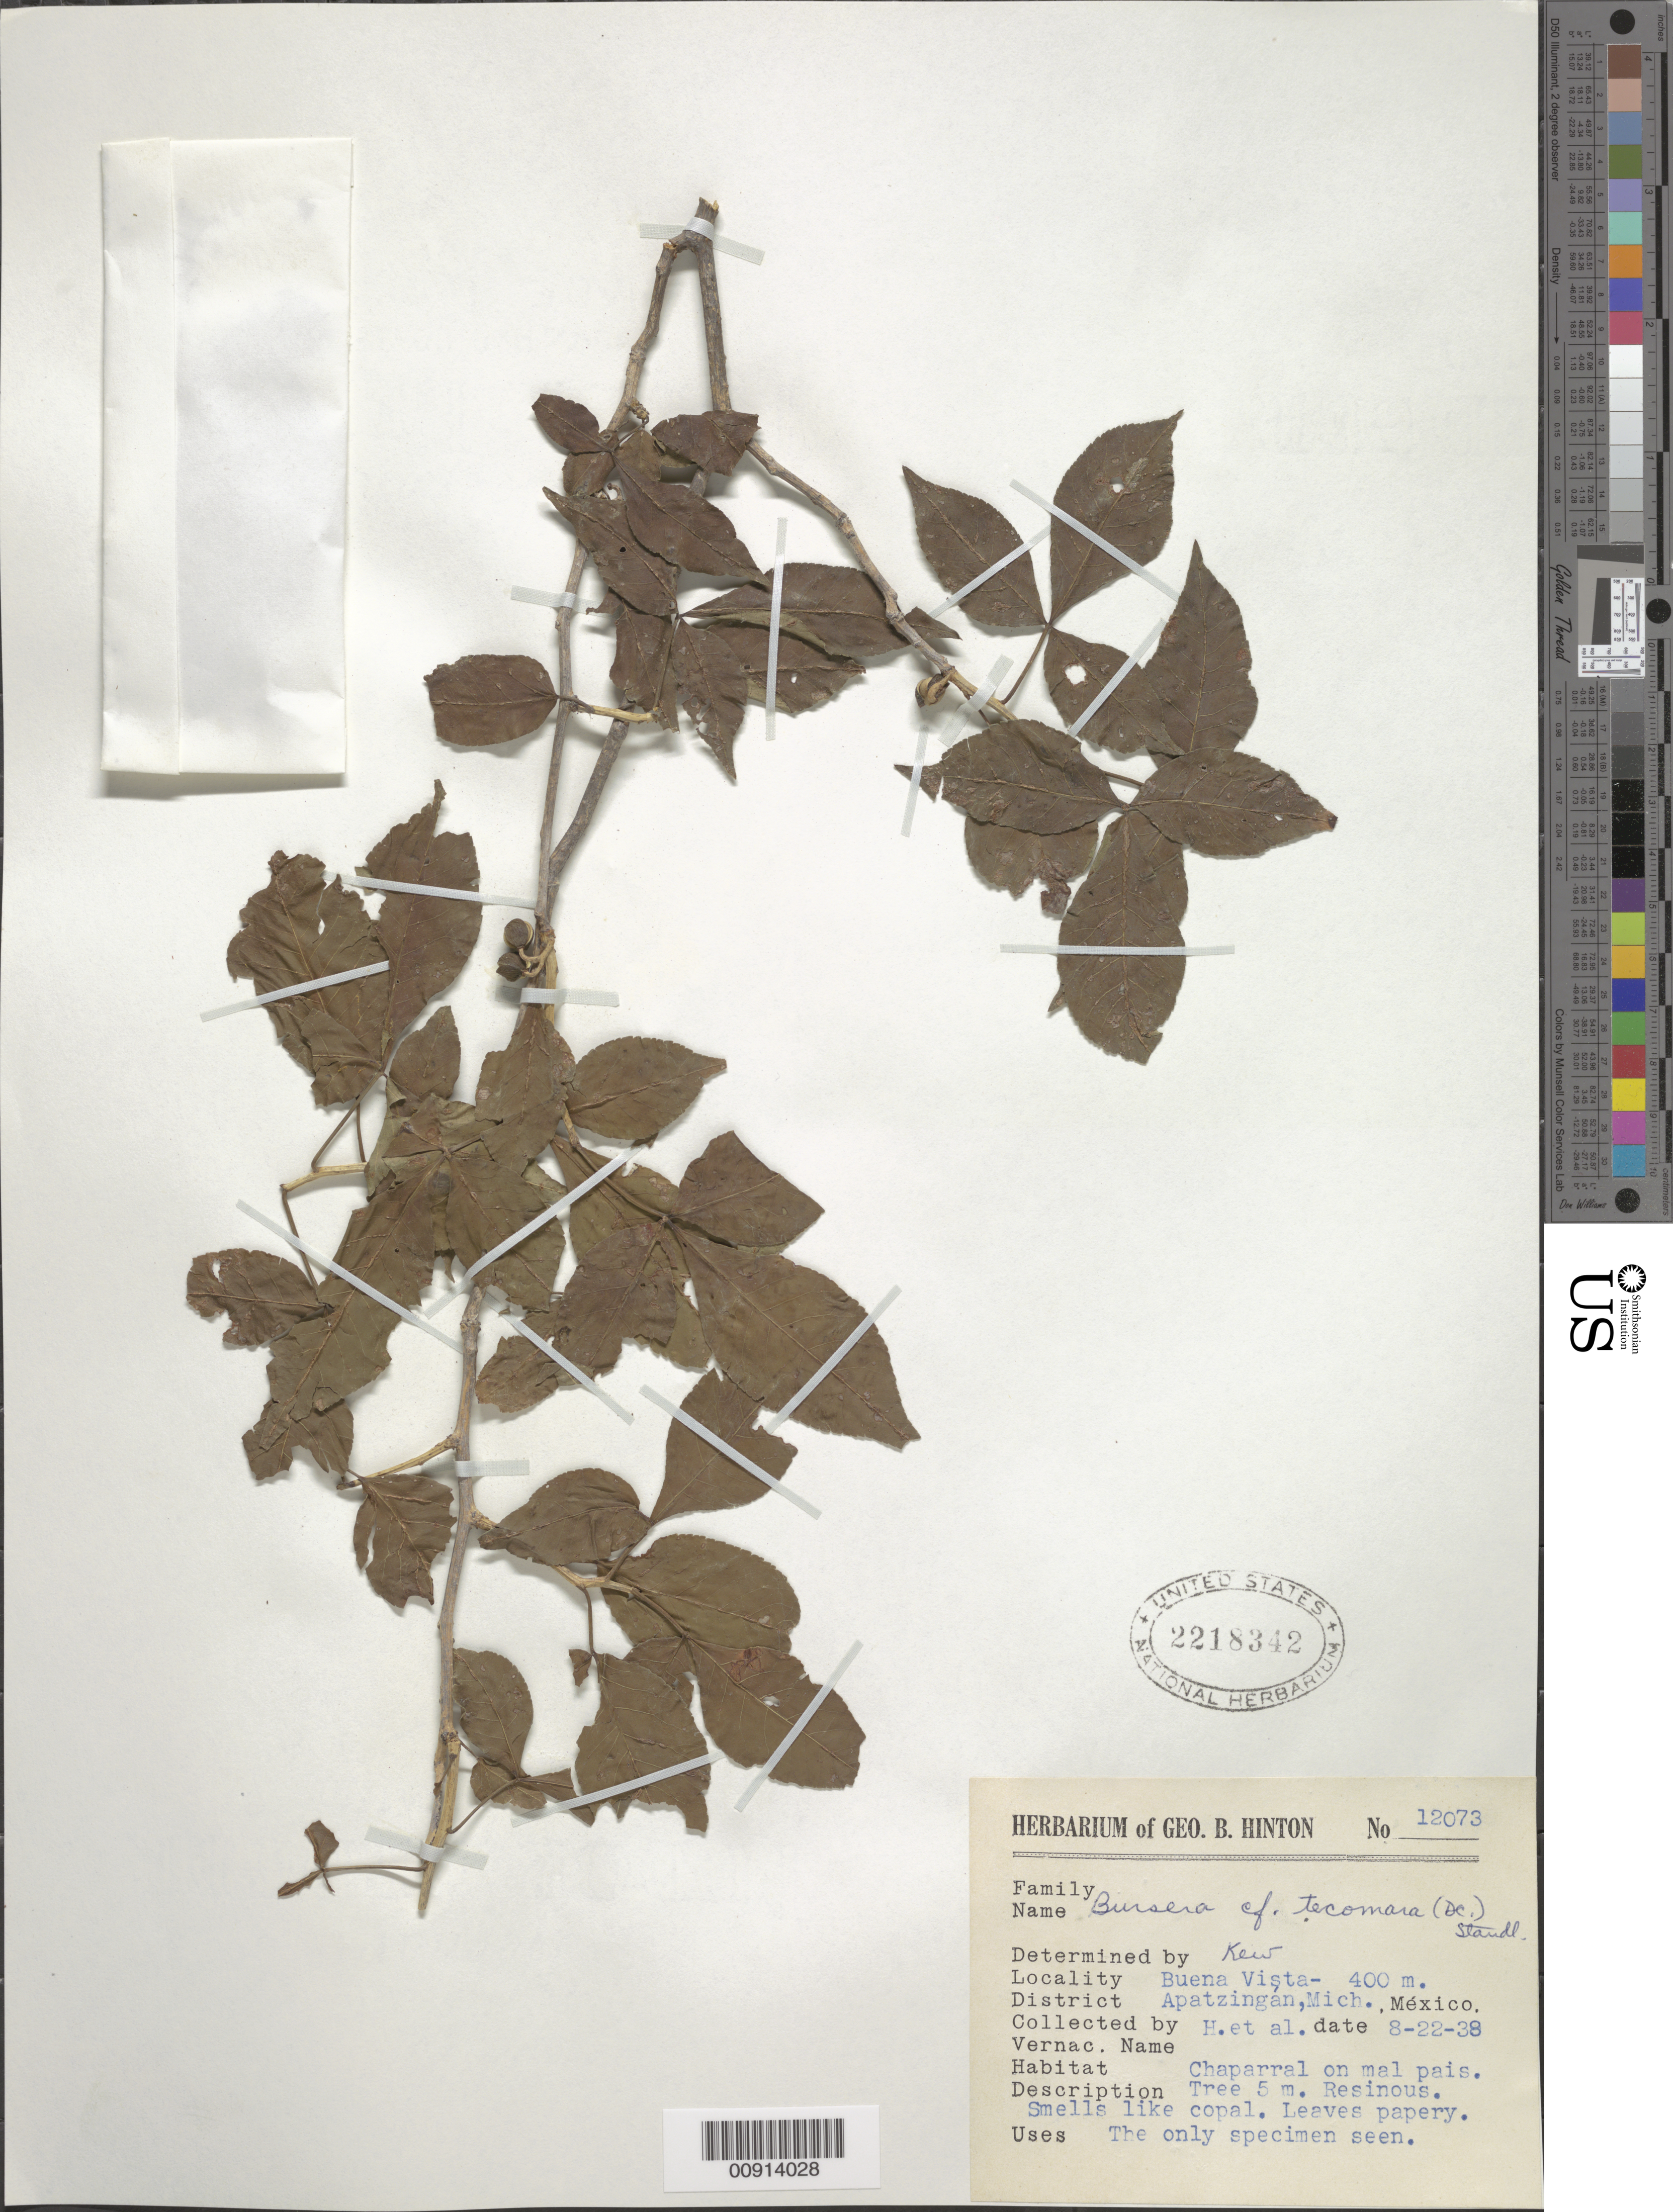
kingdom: Plantae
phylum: Tracheophyta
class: Magnoliopsida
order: Sapindales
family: Burseraceae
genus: Bursera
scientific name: Bursera tecomaca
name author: (Sessé & Moc. ex DC.) Standl.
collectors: G. B. Hinton & et al.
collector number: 12073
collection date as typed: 22 Aug 1938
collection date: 1938-08-22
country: Mexico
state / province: Michoacán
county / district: Apatzingán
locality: Buena Vista, District Apatzingán, Michoacán.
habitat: Caparral on mal pais.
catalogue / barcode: US 2218342